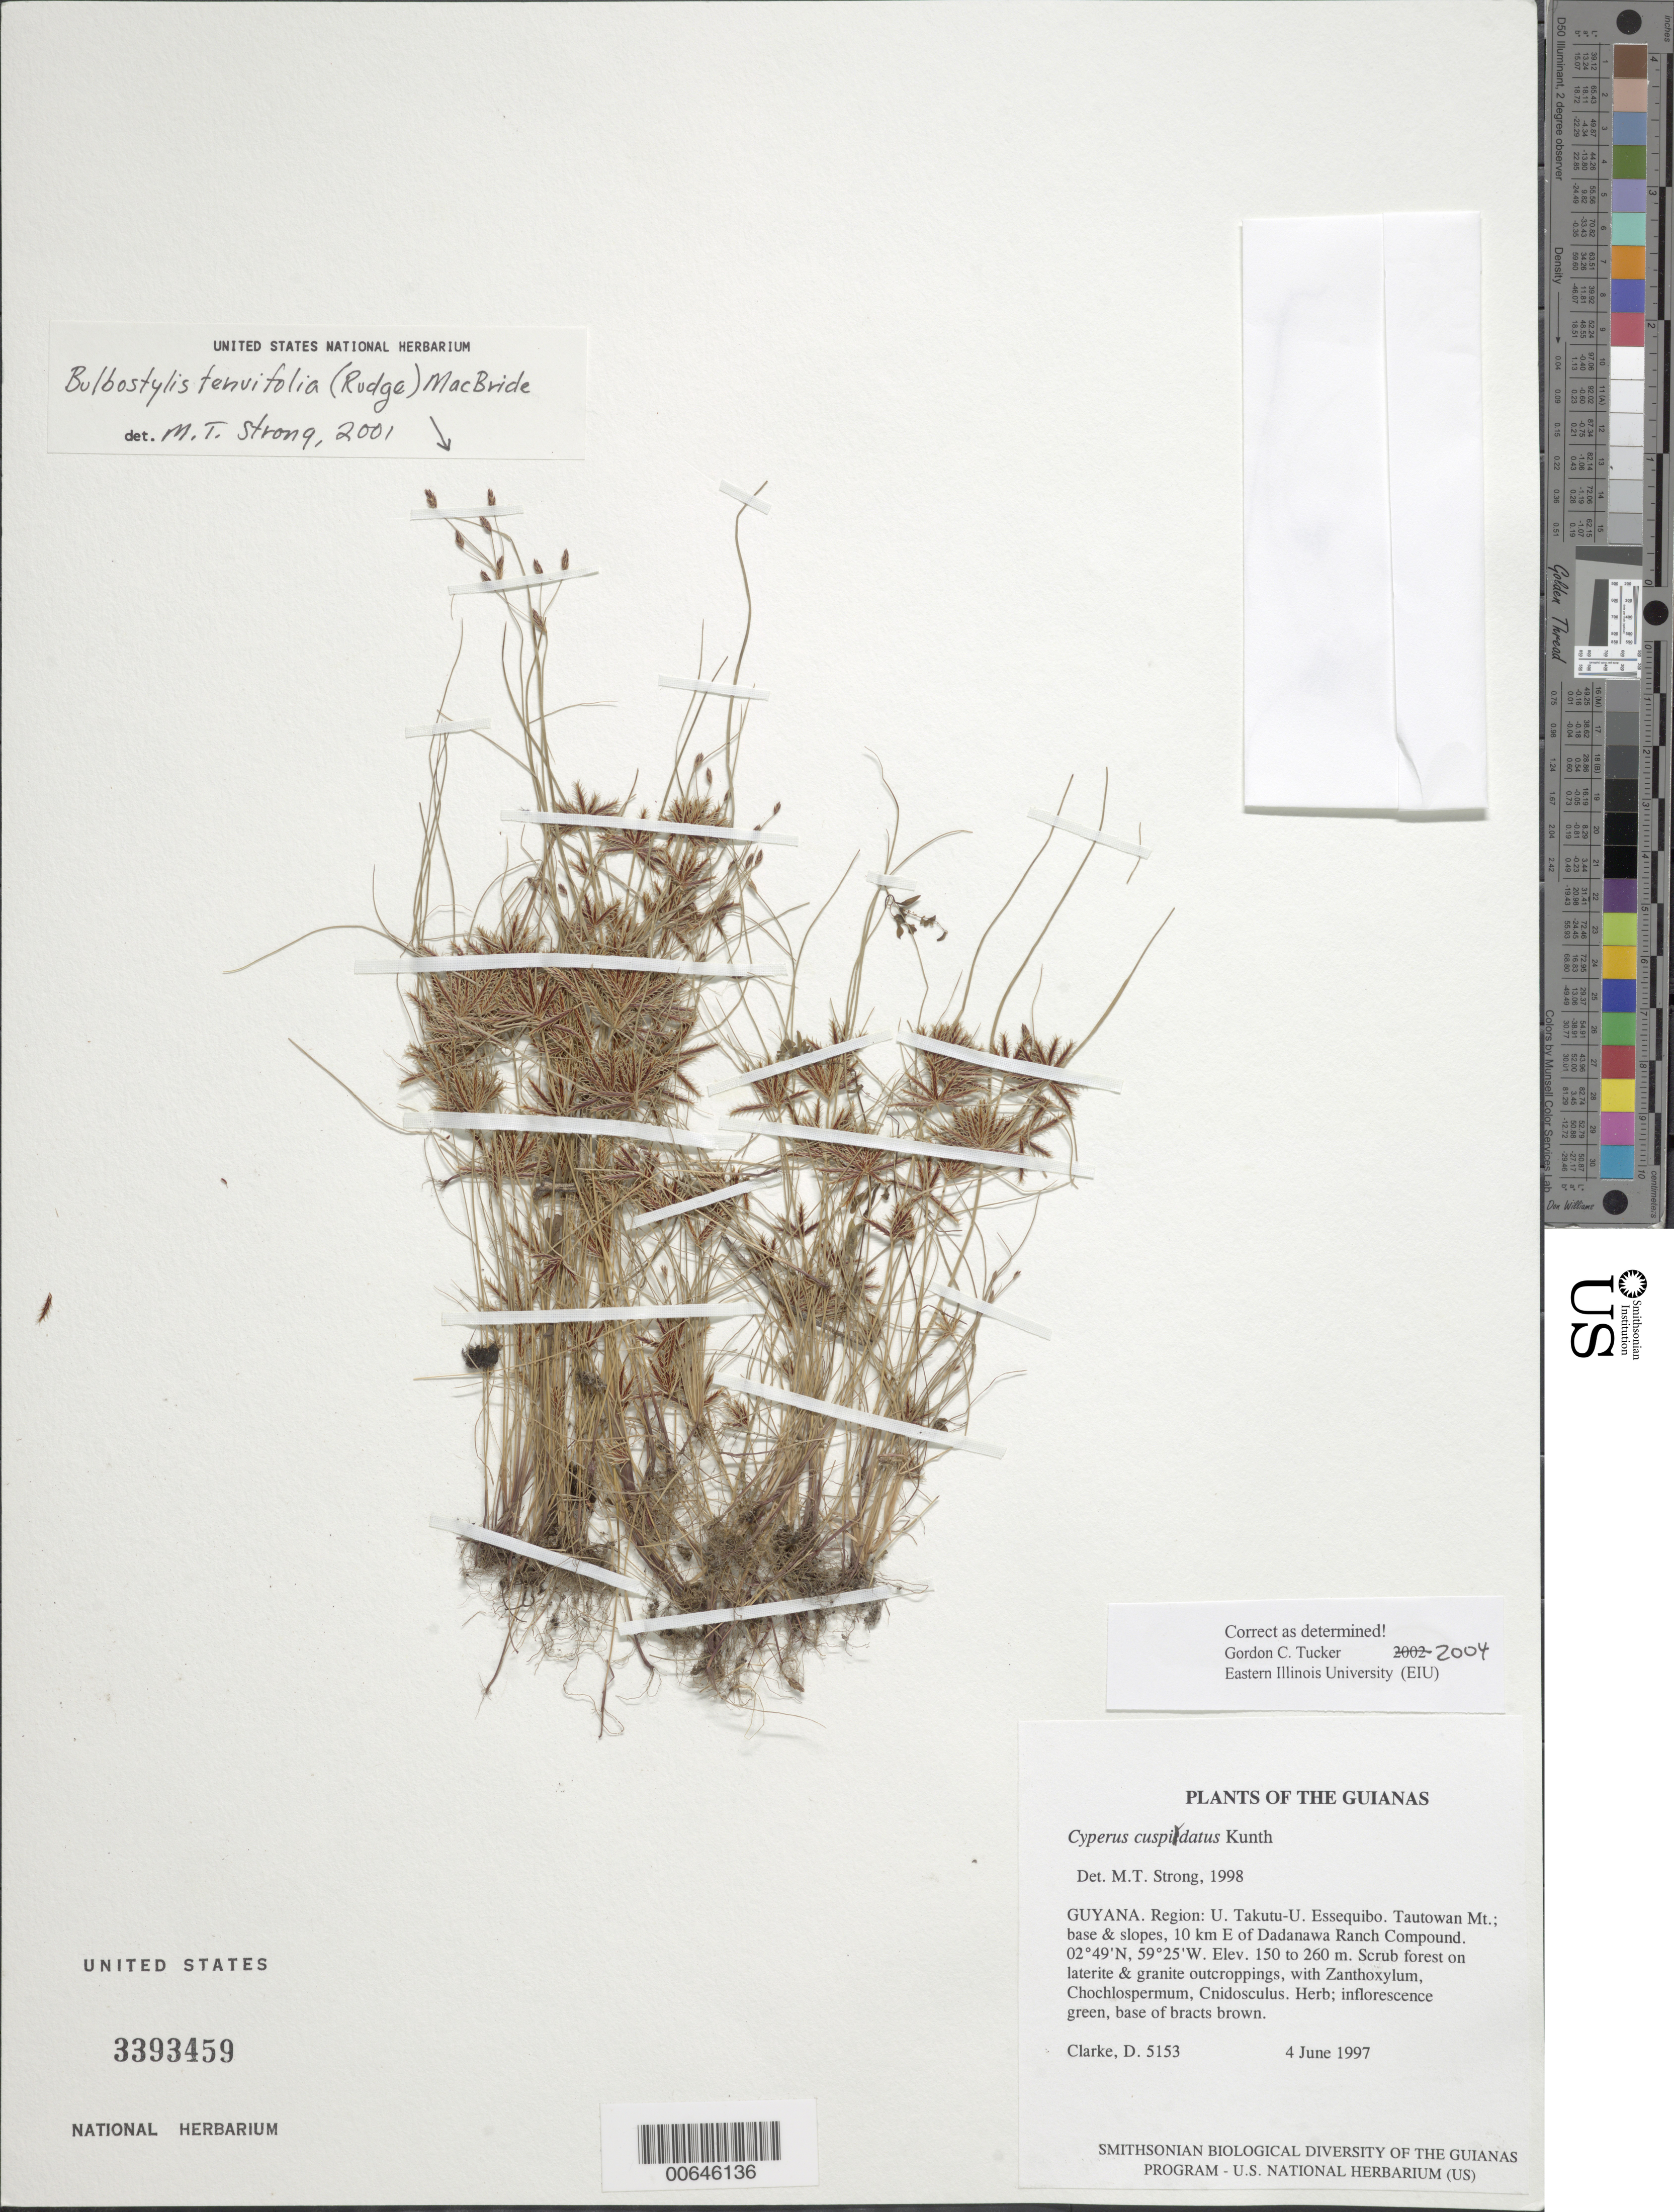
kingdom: Plantae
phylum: Tracheophyta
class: Liliopsida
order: Poales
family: Cyperaceae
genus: Cyperus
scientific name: Cyperus cuspidatus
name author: Kunth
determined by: Tucker, G. C.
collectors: H. D. Clarke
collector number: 5153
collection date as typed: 4 June 1997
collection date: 1997-06-04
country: Guyana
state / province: U. Takutu-U. Essequibo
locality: Tautowan Mt.; base & slopes, 10 km E of Dadanawa Ranch Compound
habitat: Scrub forest on laterite & granite outcroppings, with Zanthoxylum, Chochlospermum, Cnidoscolus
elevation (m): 150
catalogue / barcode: US 3393459